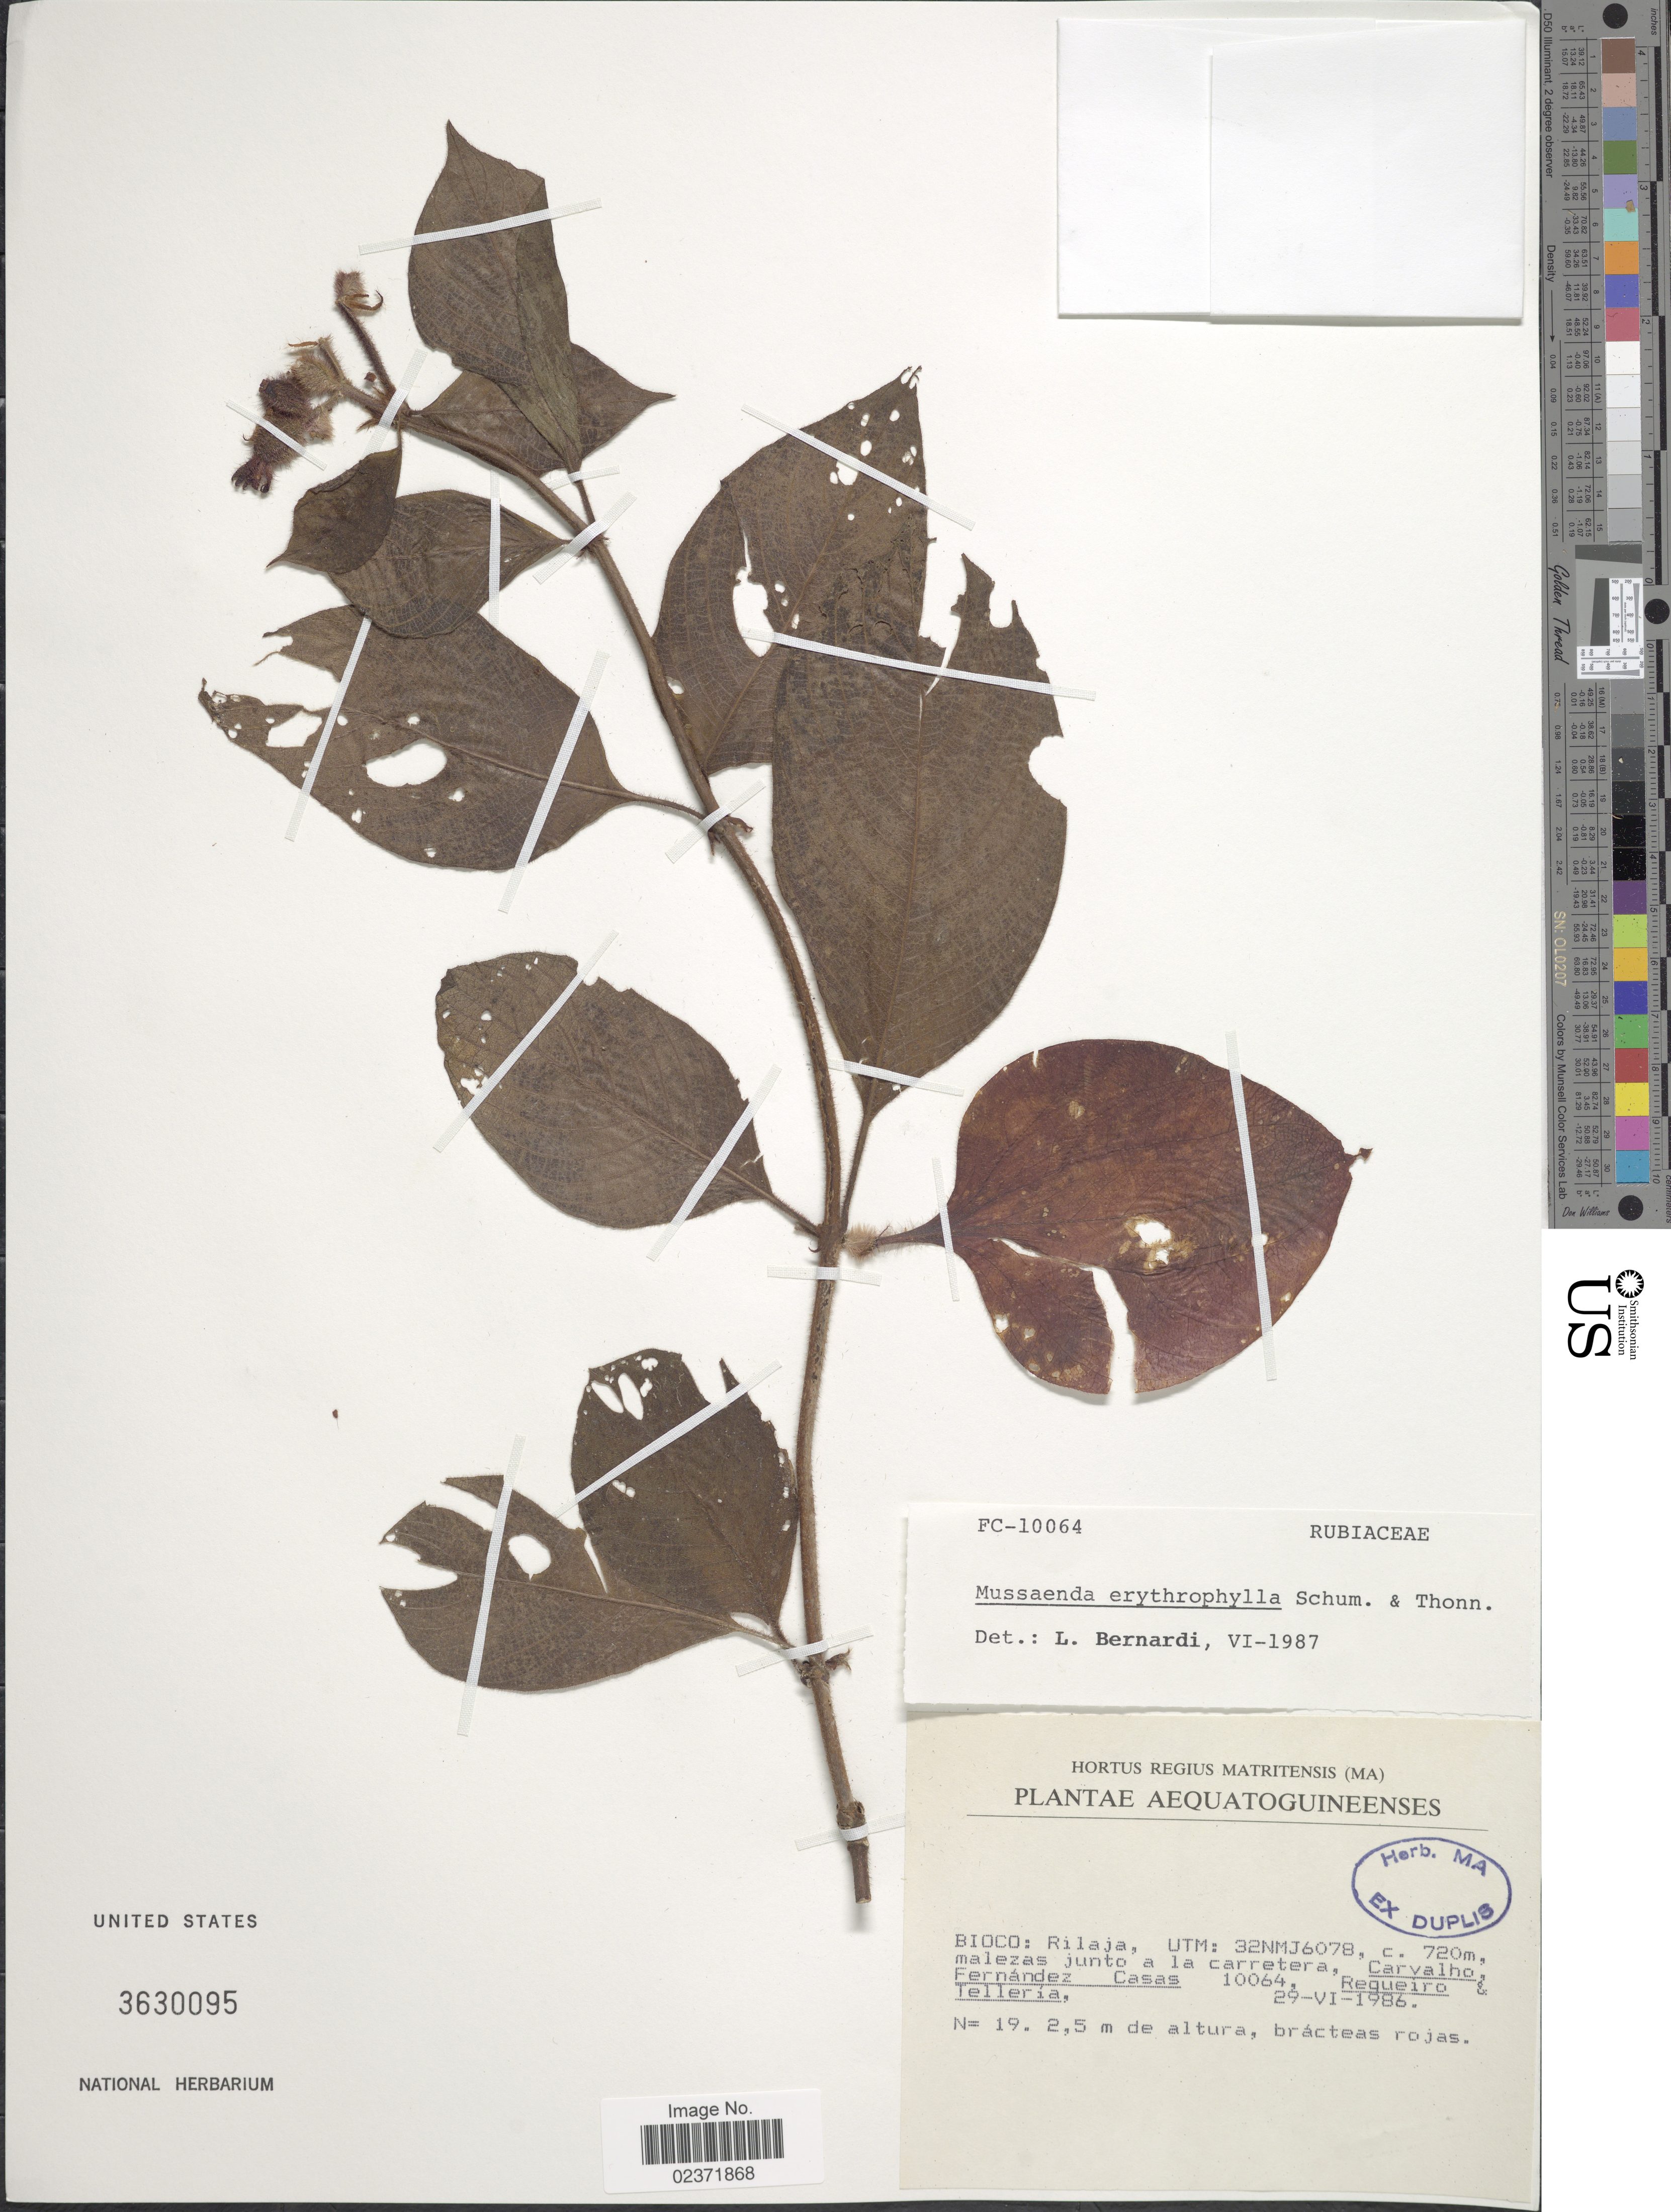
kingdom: Plantae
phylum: Tracheophyta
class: Magnoliopsida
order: Gentianales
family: Rubiaceae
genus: Mussaenda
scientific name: Mussaenda erythrophylla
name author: Schumach. & Thonn.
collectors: Carvalho, --, C. Fernández, -. Regueiro & -. Telleria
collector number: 10064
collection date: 1986-06-29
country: Equatorial Guinea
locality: AequatoGuineenses, Bioco: Rilaja, UTM: 32NMJ6078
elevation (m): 720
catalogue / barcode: US 3630095